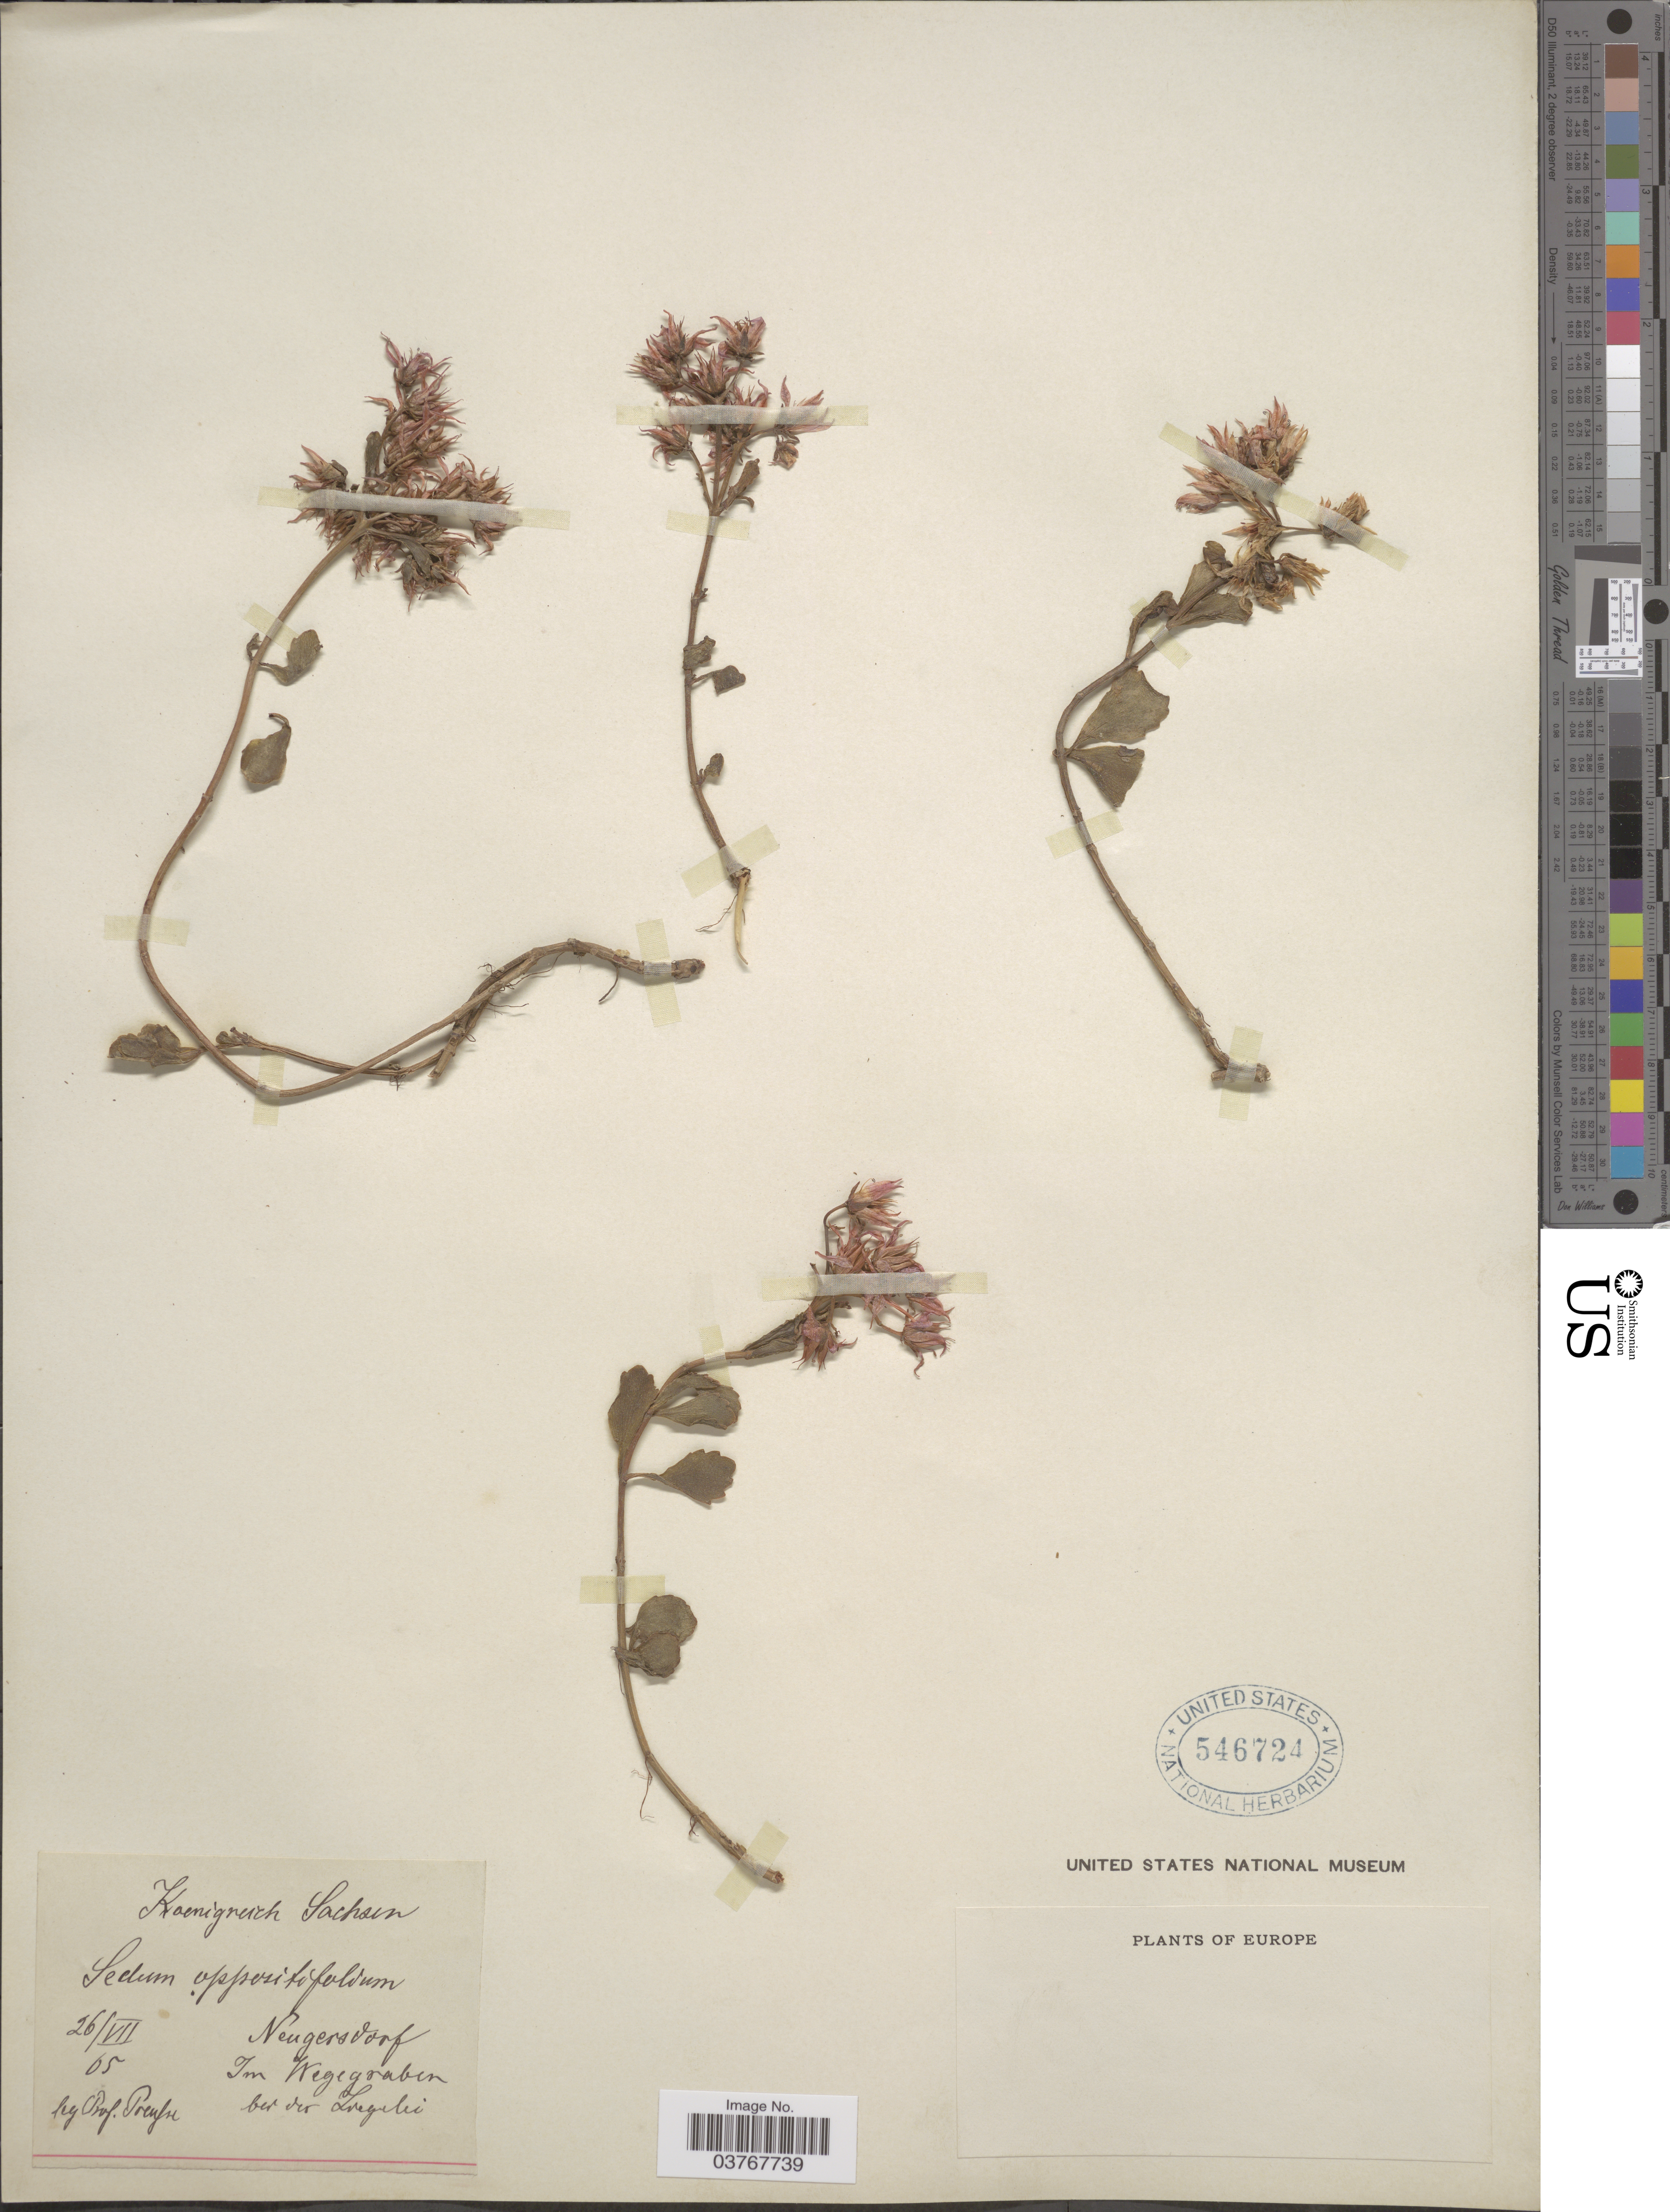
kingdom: Plantae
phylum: Tracheophyta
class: Magnoliopsida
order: Saxifragales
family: Crassulaceae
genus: Phedimus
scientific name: Phedimus spurius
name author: (M. Bieb.) 't Hart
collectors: Prof. Preusse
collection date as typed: Transcribed d/m/y: 26/7/65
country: Germany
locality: Neugersdorf. Im Wegegraben bei der Lregelei [interpreted]. Europe.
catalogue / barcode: US 546724